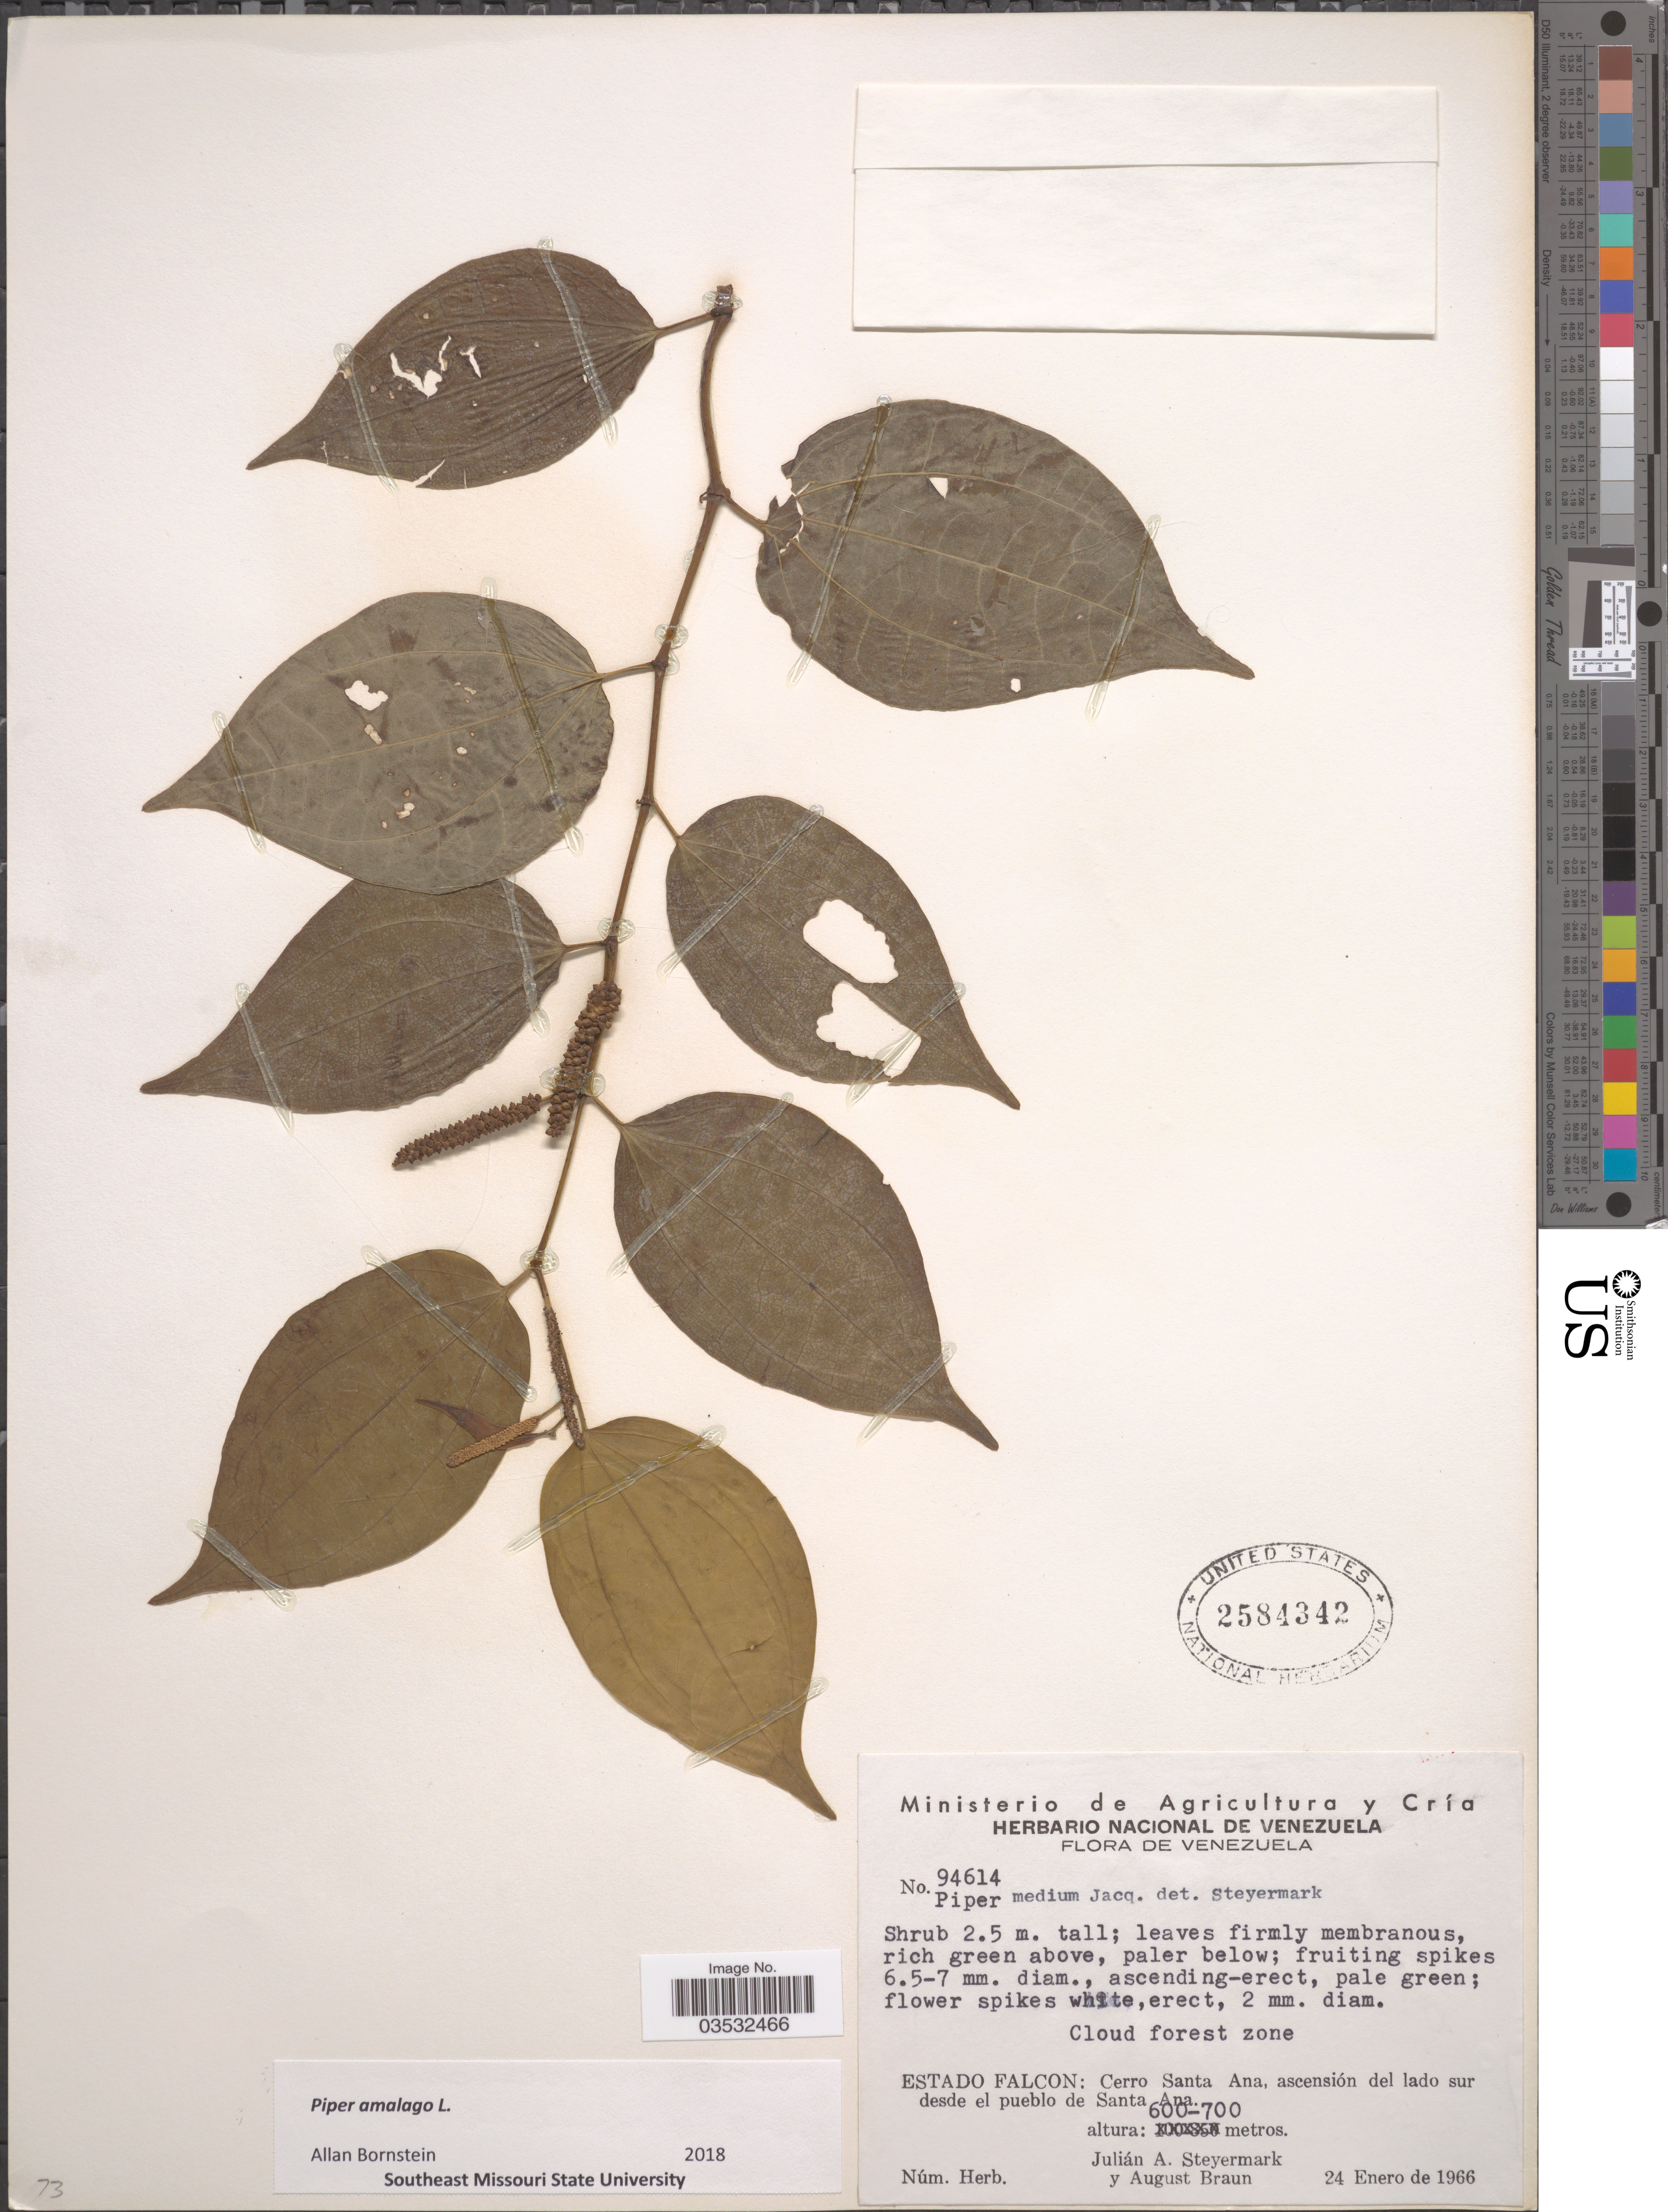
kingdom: Plantae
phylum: Tracheophyta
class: Magnoliopsida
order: Piperales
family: Piperaceae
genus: Piper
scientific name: Piper amalago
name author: L.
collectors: J. Steyermark & A. Braun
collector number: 94614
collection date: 1966-01-24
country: Venezuela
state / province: Falcon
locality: Cerro Santa Ana, ascensión del lado sur desde el pueblo de Santa Ana.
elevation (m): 600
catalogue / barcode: US 2584342